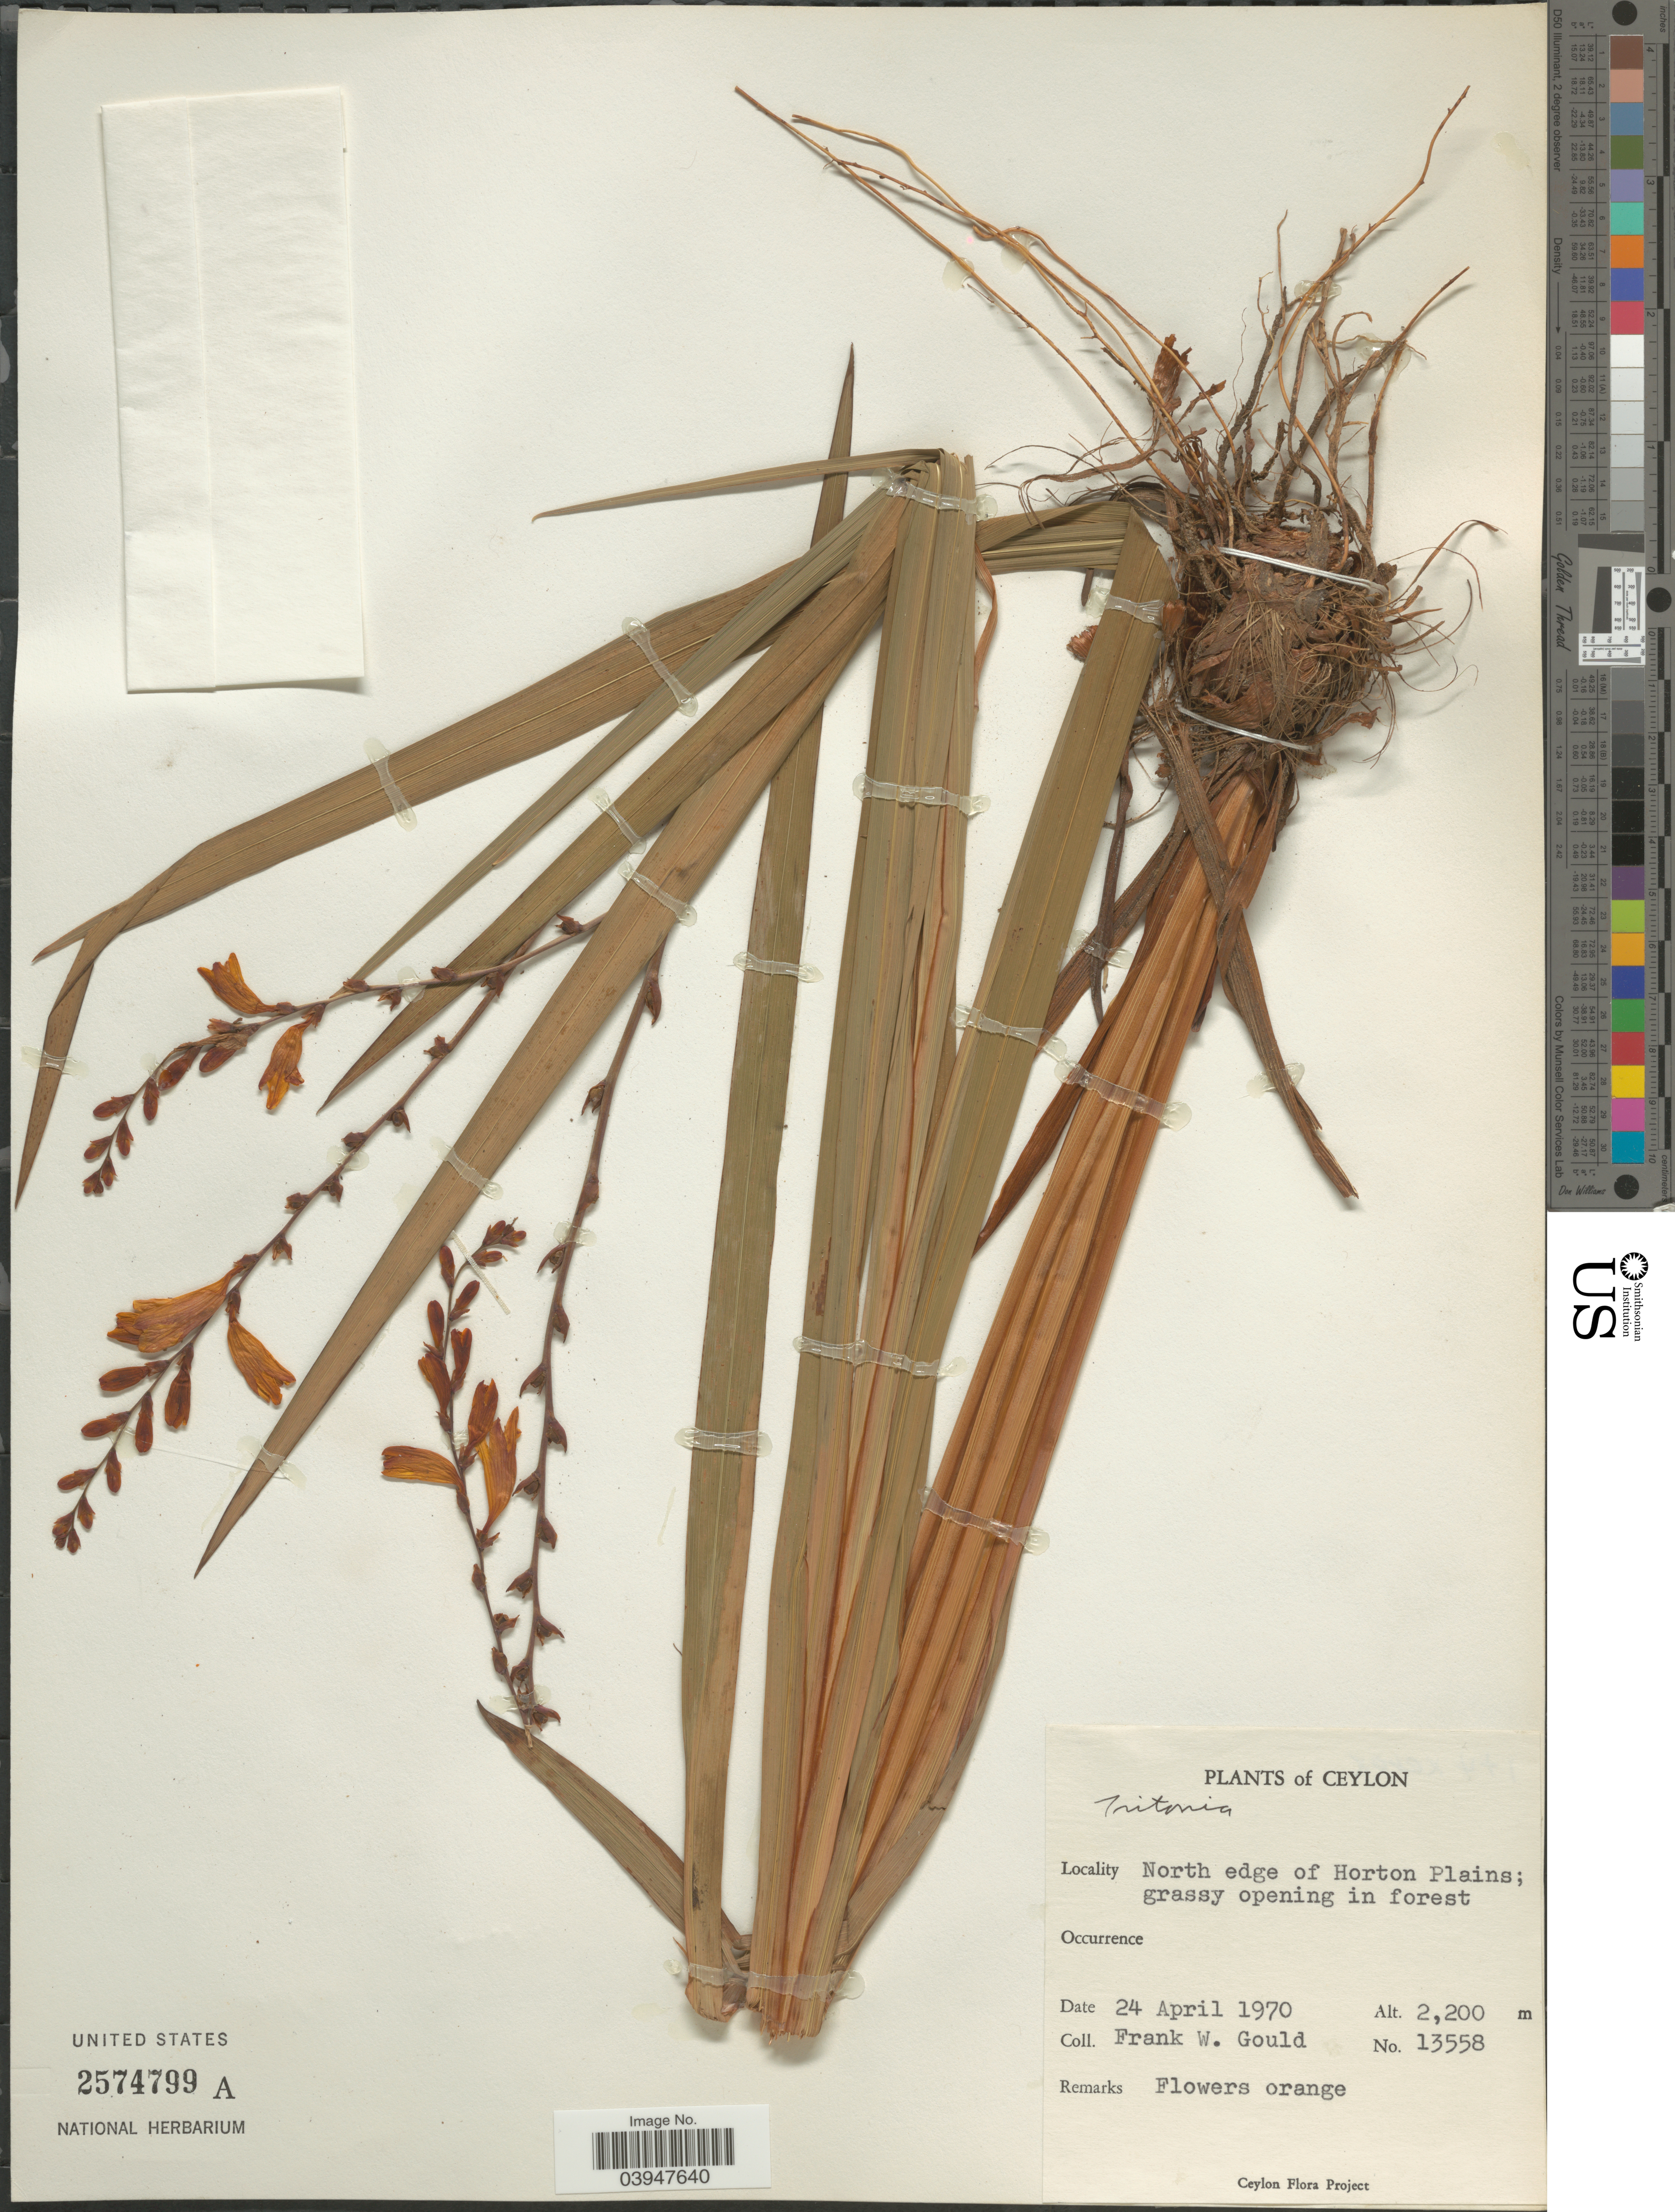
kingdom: Plantae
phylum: Tracheophyta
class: Liliopsida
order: Asparagales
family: Iridaceae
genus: Crocosmia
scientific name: Crocosmia x crocosmiiflora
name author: (Lemoine) N.E. Br.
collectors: F. W. Gould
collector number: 13558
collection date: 1970-04-24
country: Sri Lanka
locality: Ceylon. North edge of Horton Plains.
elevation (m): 2200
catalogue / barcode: US 2574799A